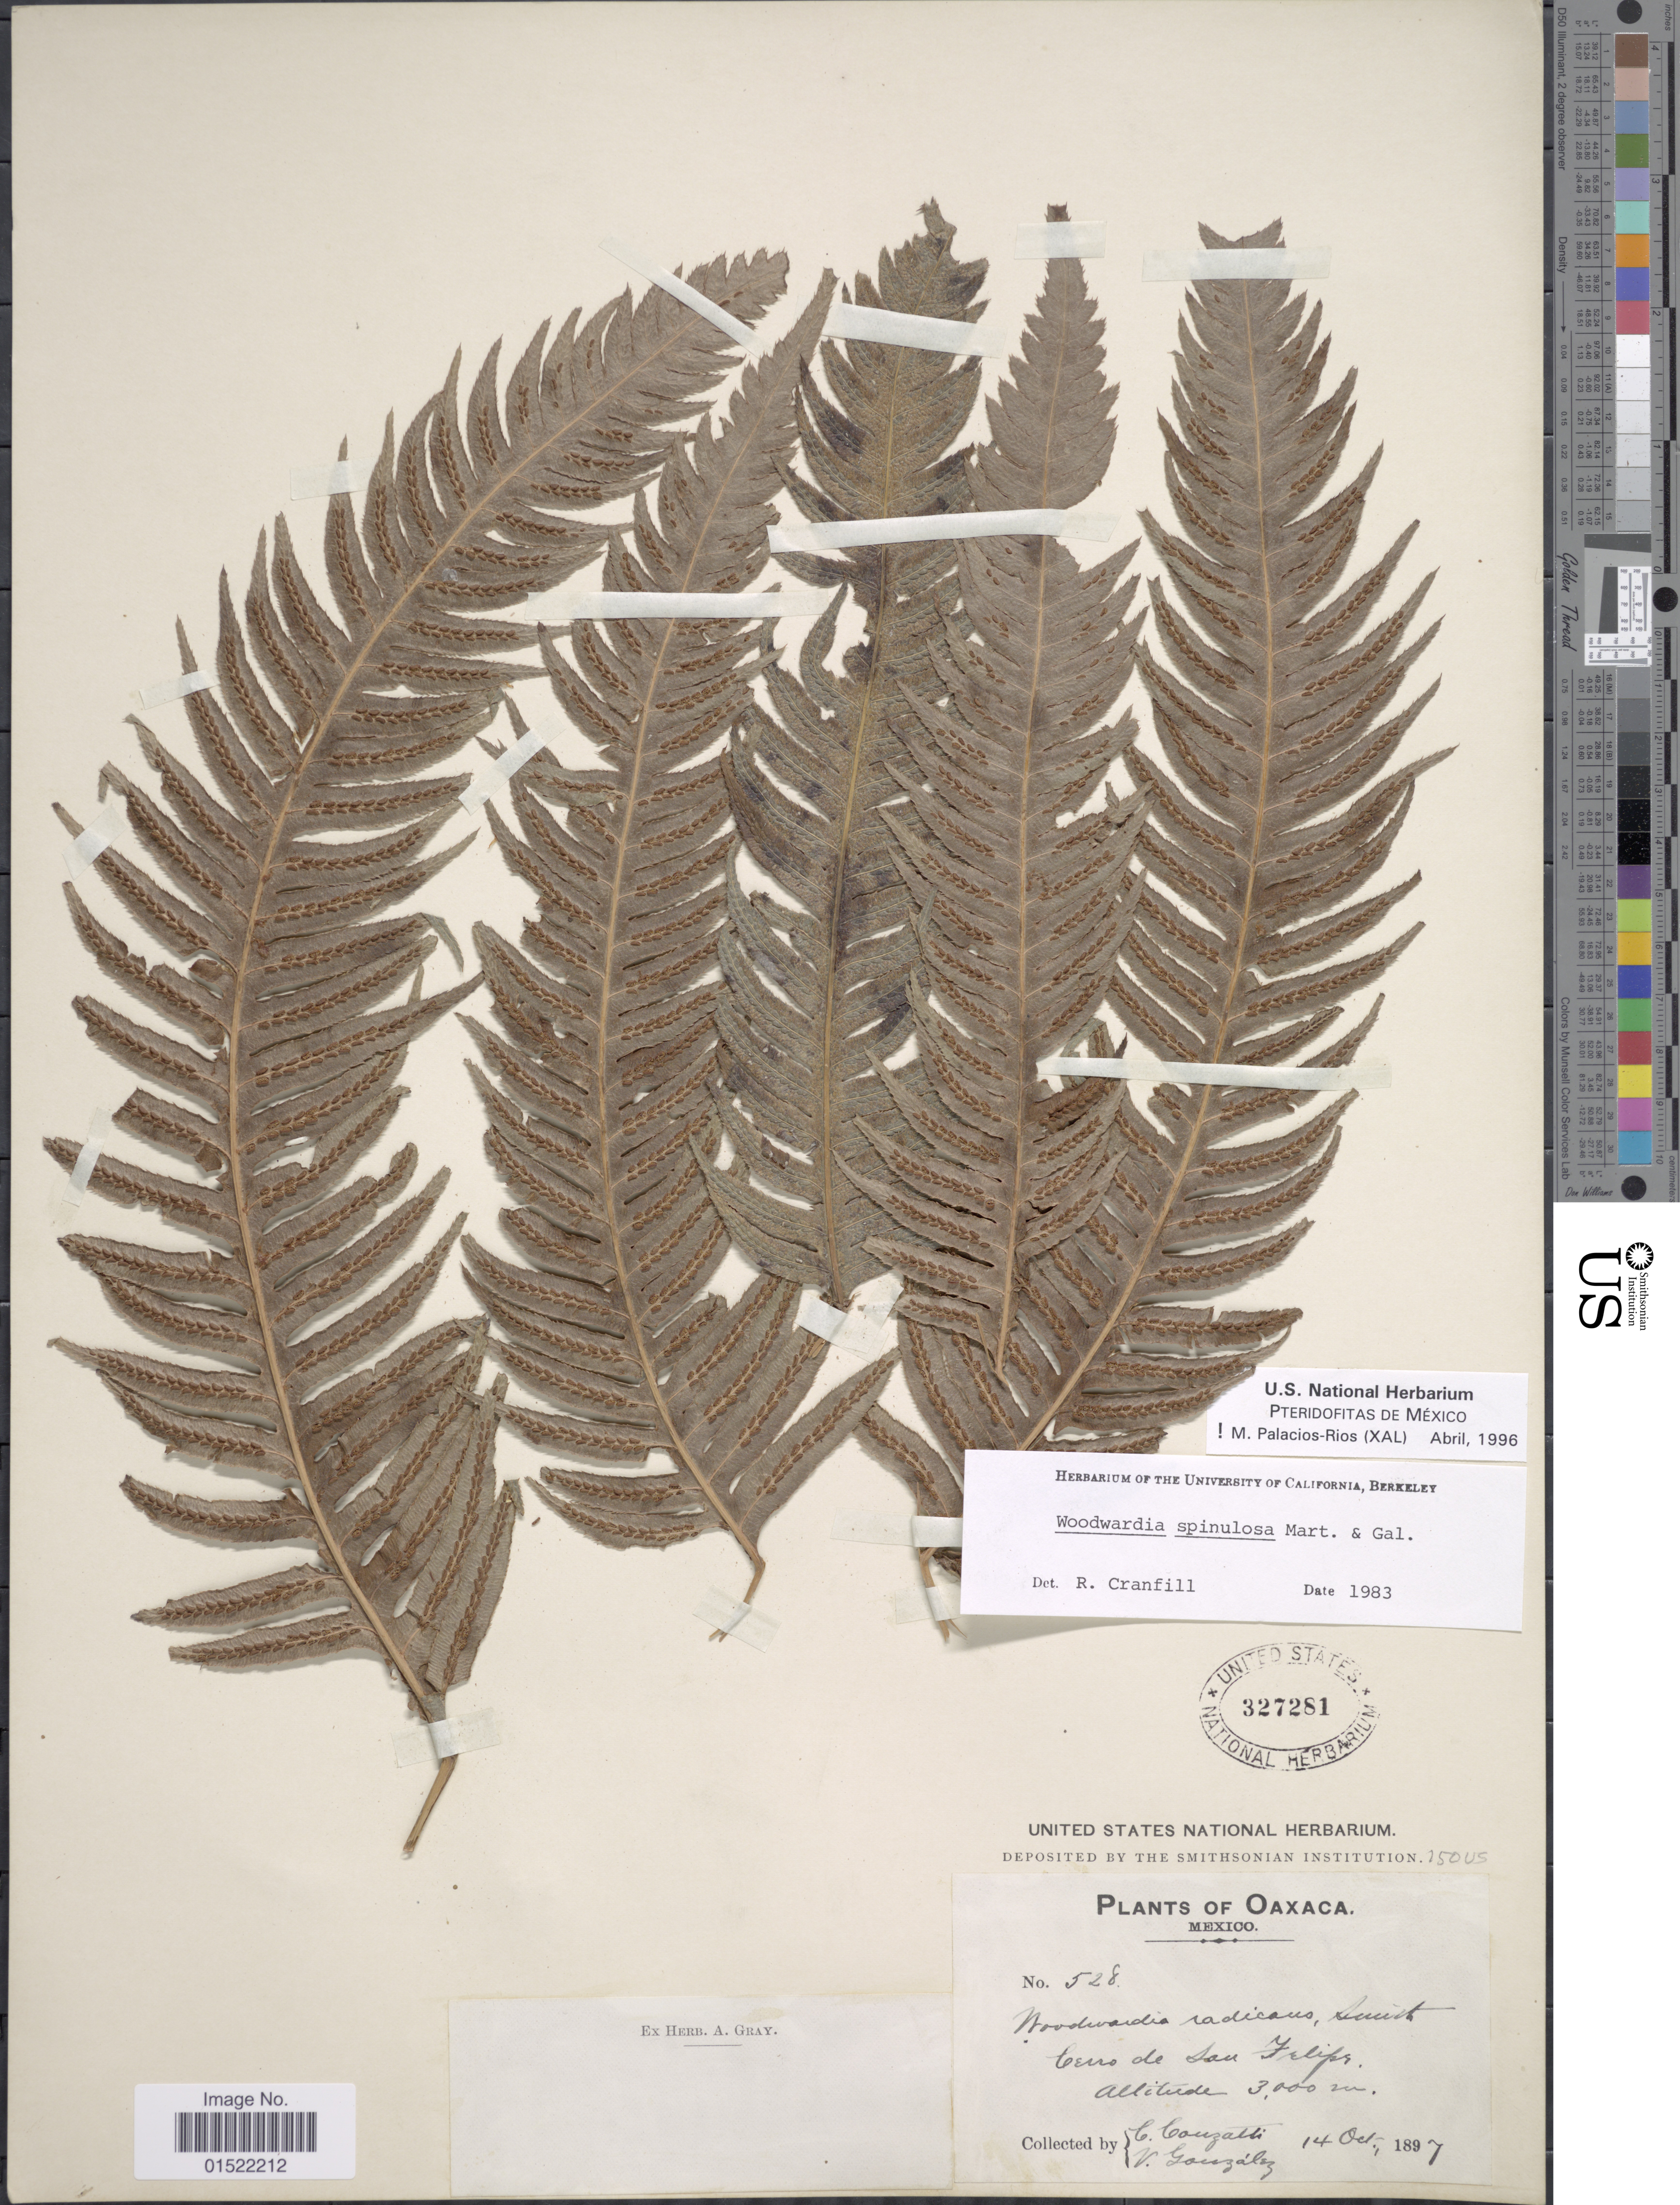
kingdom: Plantae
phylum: Tracheophyta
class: Polypodiopsida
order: Polypodiales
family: Blechnaceae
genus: Woodwardia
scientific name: Woodwardia spinulosa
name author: M. Martens & Galeotti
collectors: C. Conzatti & V. Gonzalez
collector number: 528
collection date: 1897-10-14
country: Mexico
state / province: Oaxaca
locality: Cerro de San Felipe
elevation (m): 3000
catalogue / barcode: US 327281